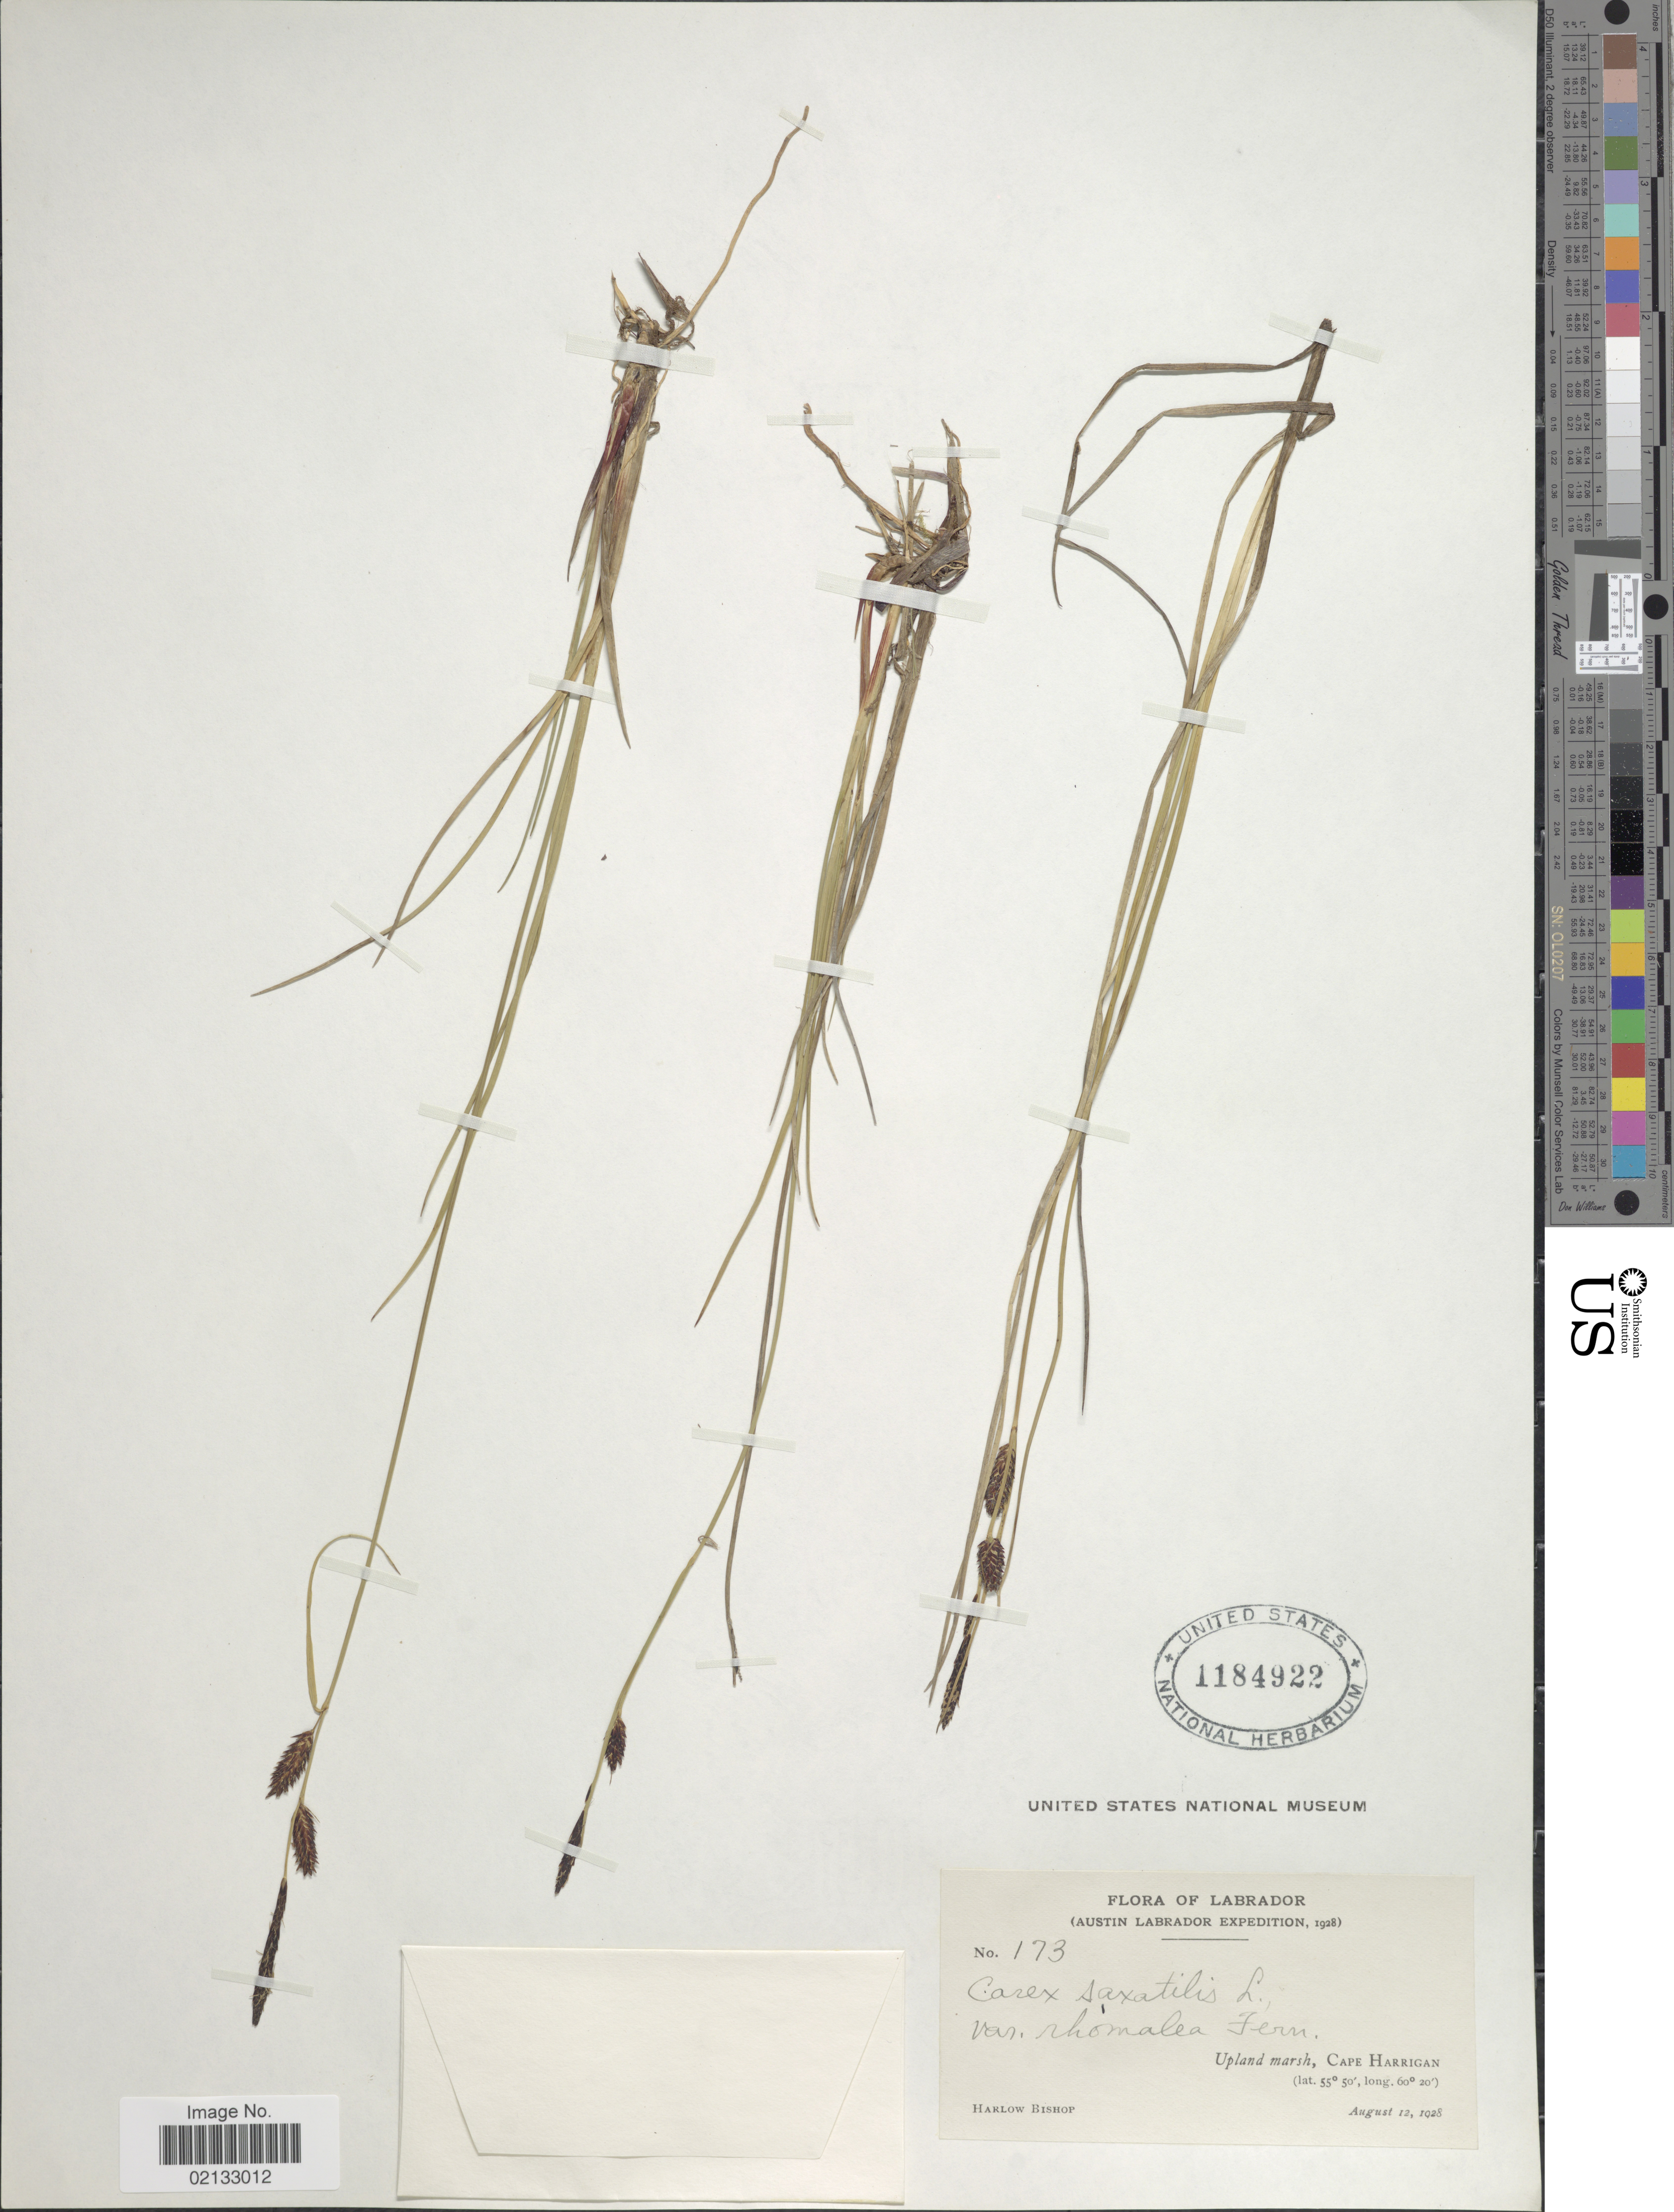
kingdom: Plantae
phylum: Tracheophyta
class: Liliopsida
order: Poales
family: Cyperaceae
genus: Carex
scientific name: Carex saxatilis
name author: L.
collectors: H. Bishop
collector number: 173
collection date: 1928-08-12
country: Canada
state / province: Newfoundland and Labrador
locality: Labrador. Upland marsh, Cape Harrigan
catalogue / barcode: US 1184922